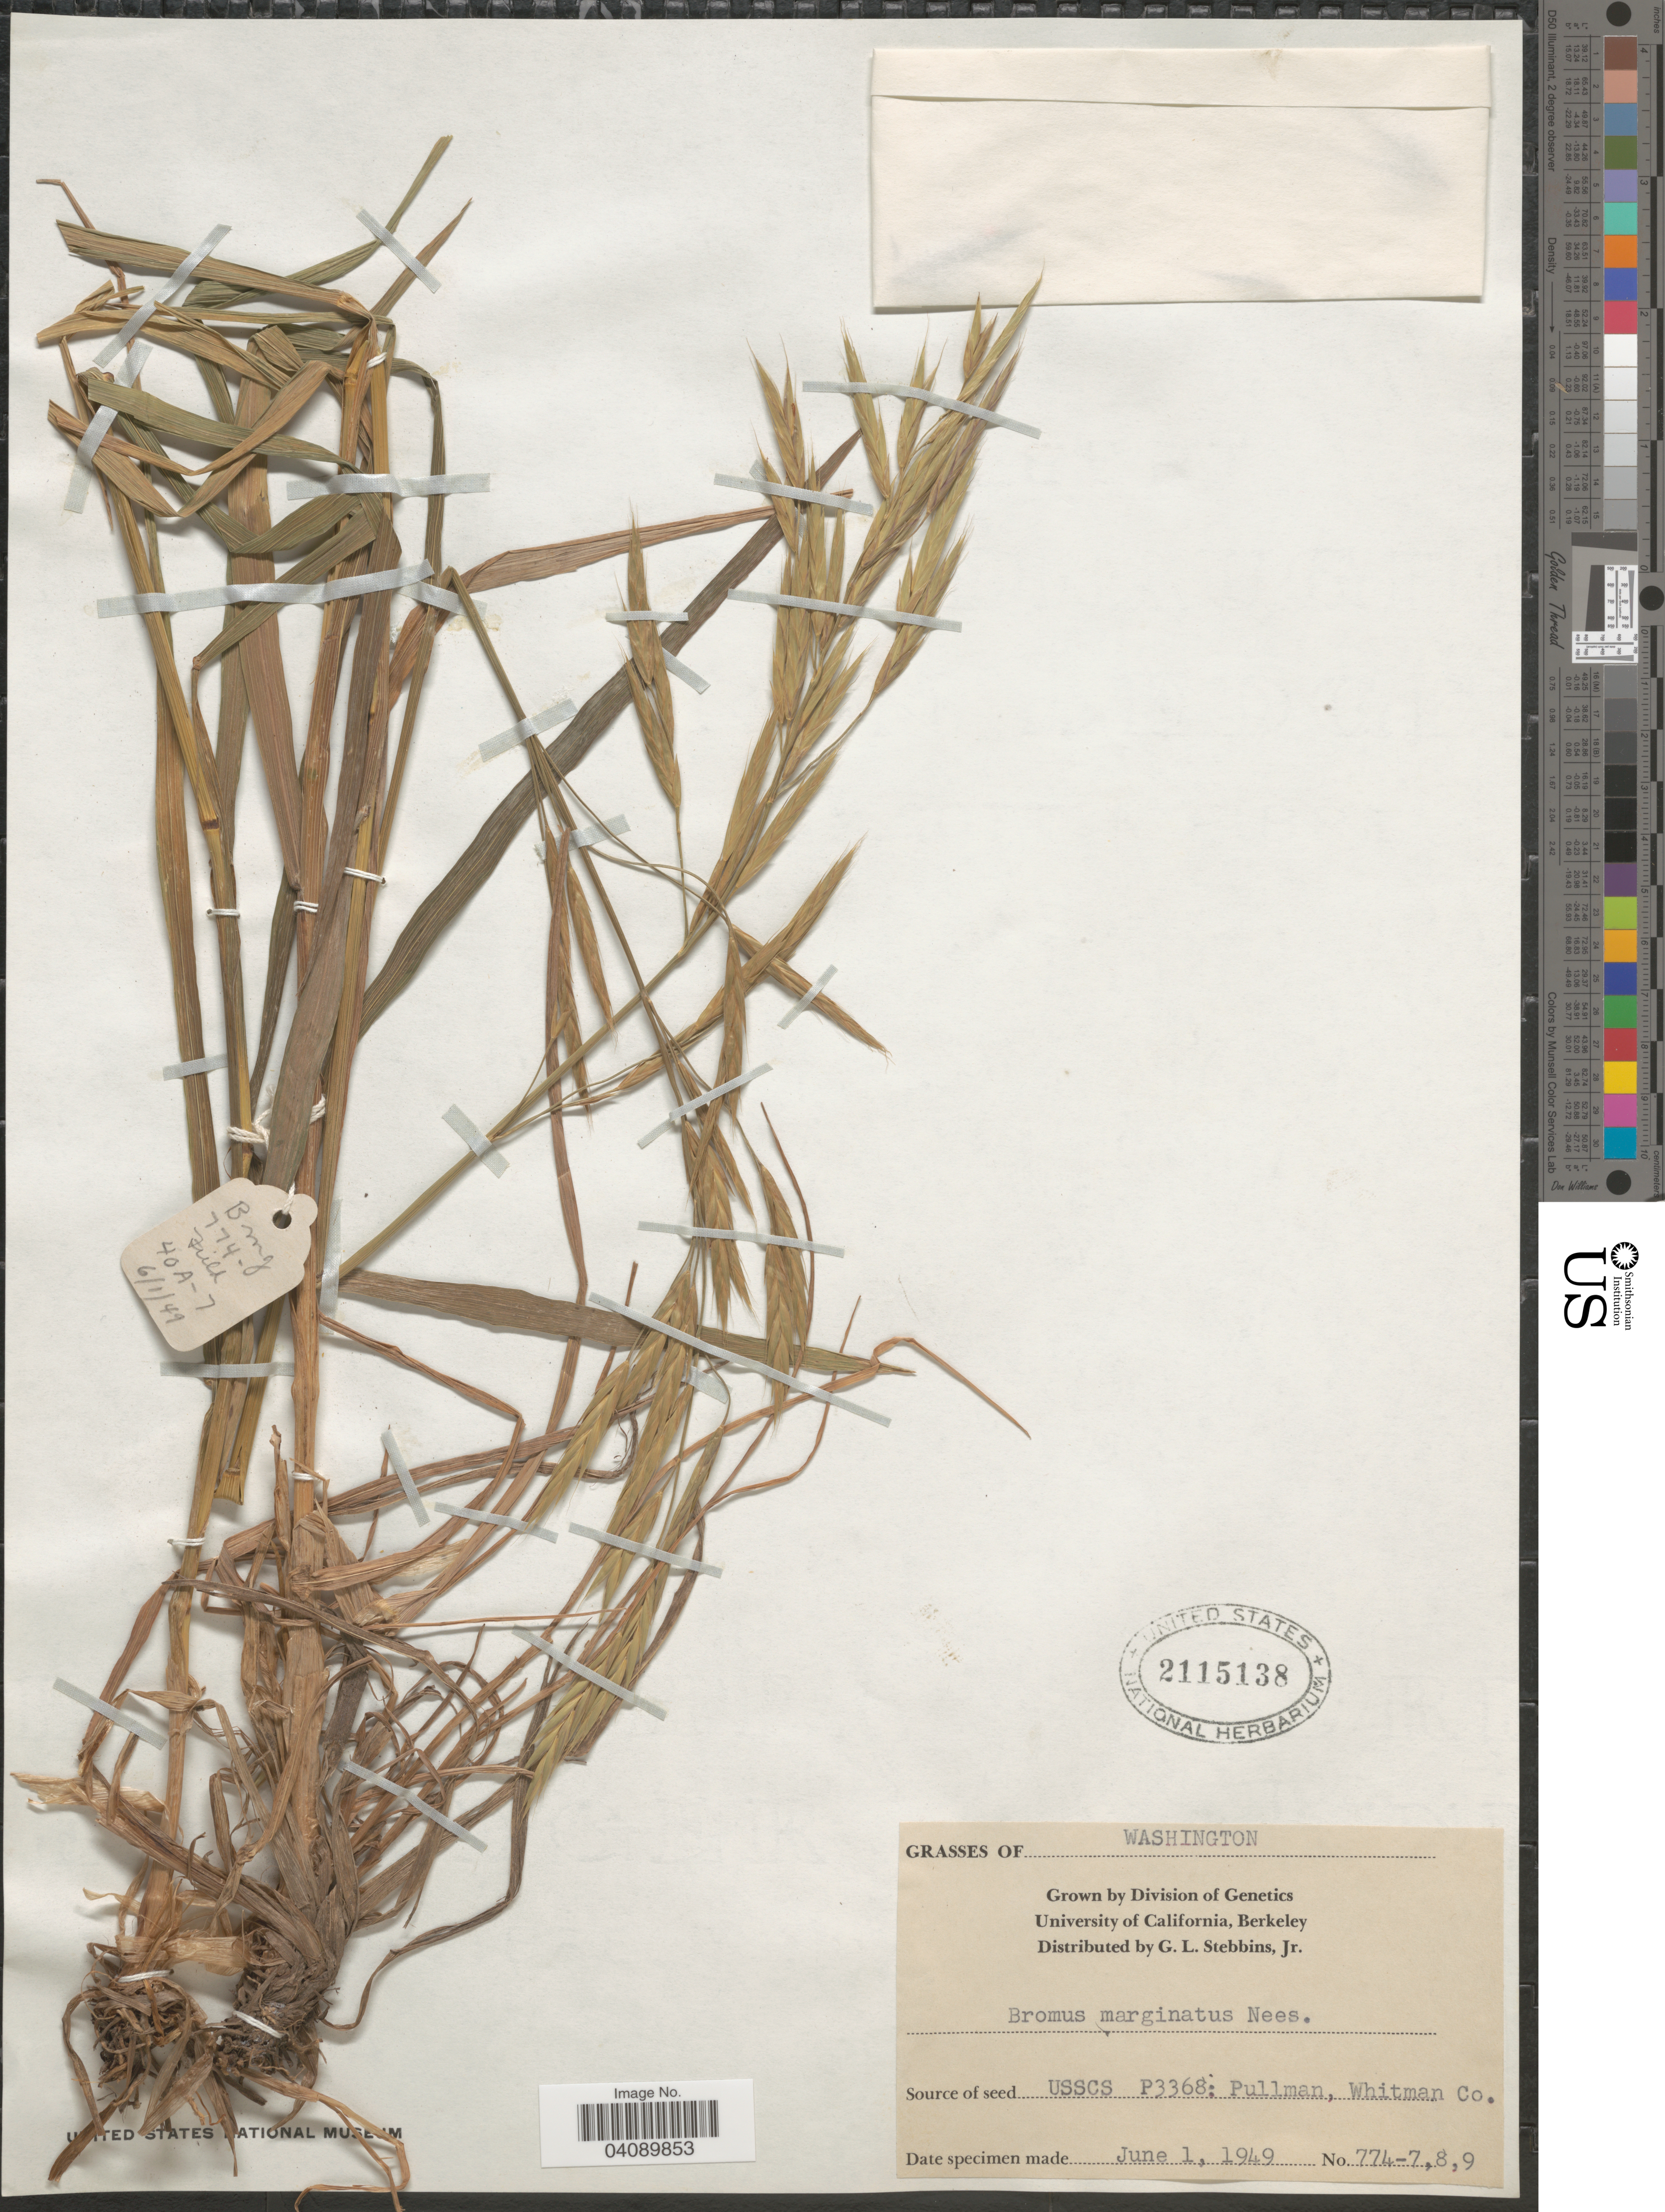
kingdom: Plantae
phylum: Tracheophyta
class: Liliopsida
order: Poales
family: Poaceae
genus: Bromus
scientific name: Bromus marginatus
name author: Nees ex Steud.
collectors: G. L. Stebbins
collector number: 774-7,8,9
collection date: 1949-06-01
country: United States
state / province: Washington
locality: University of California, Berkeley. [unsure placement]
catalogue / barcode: US 2115138